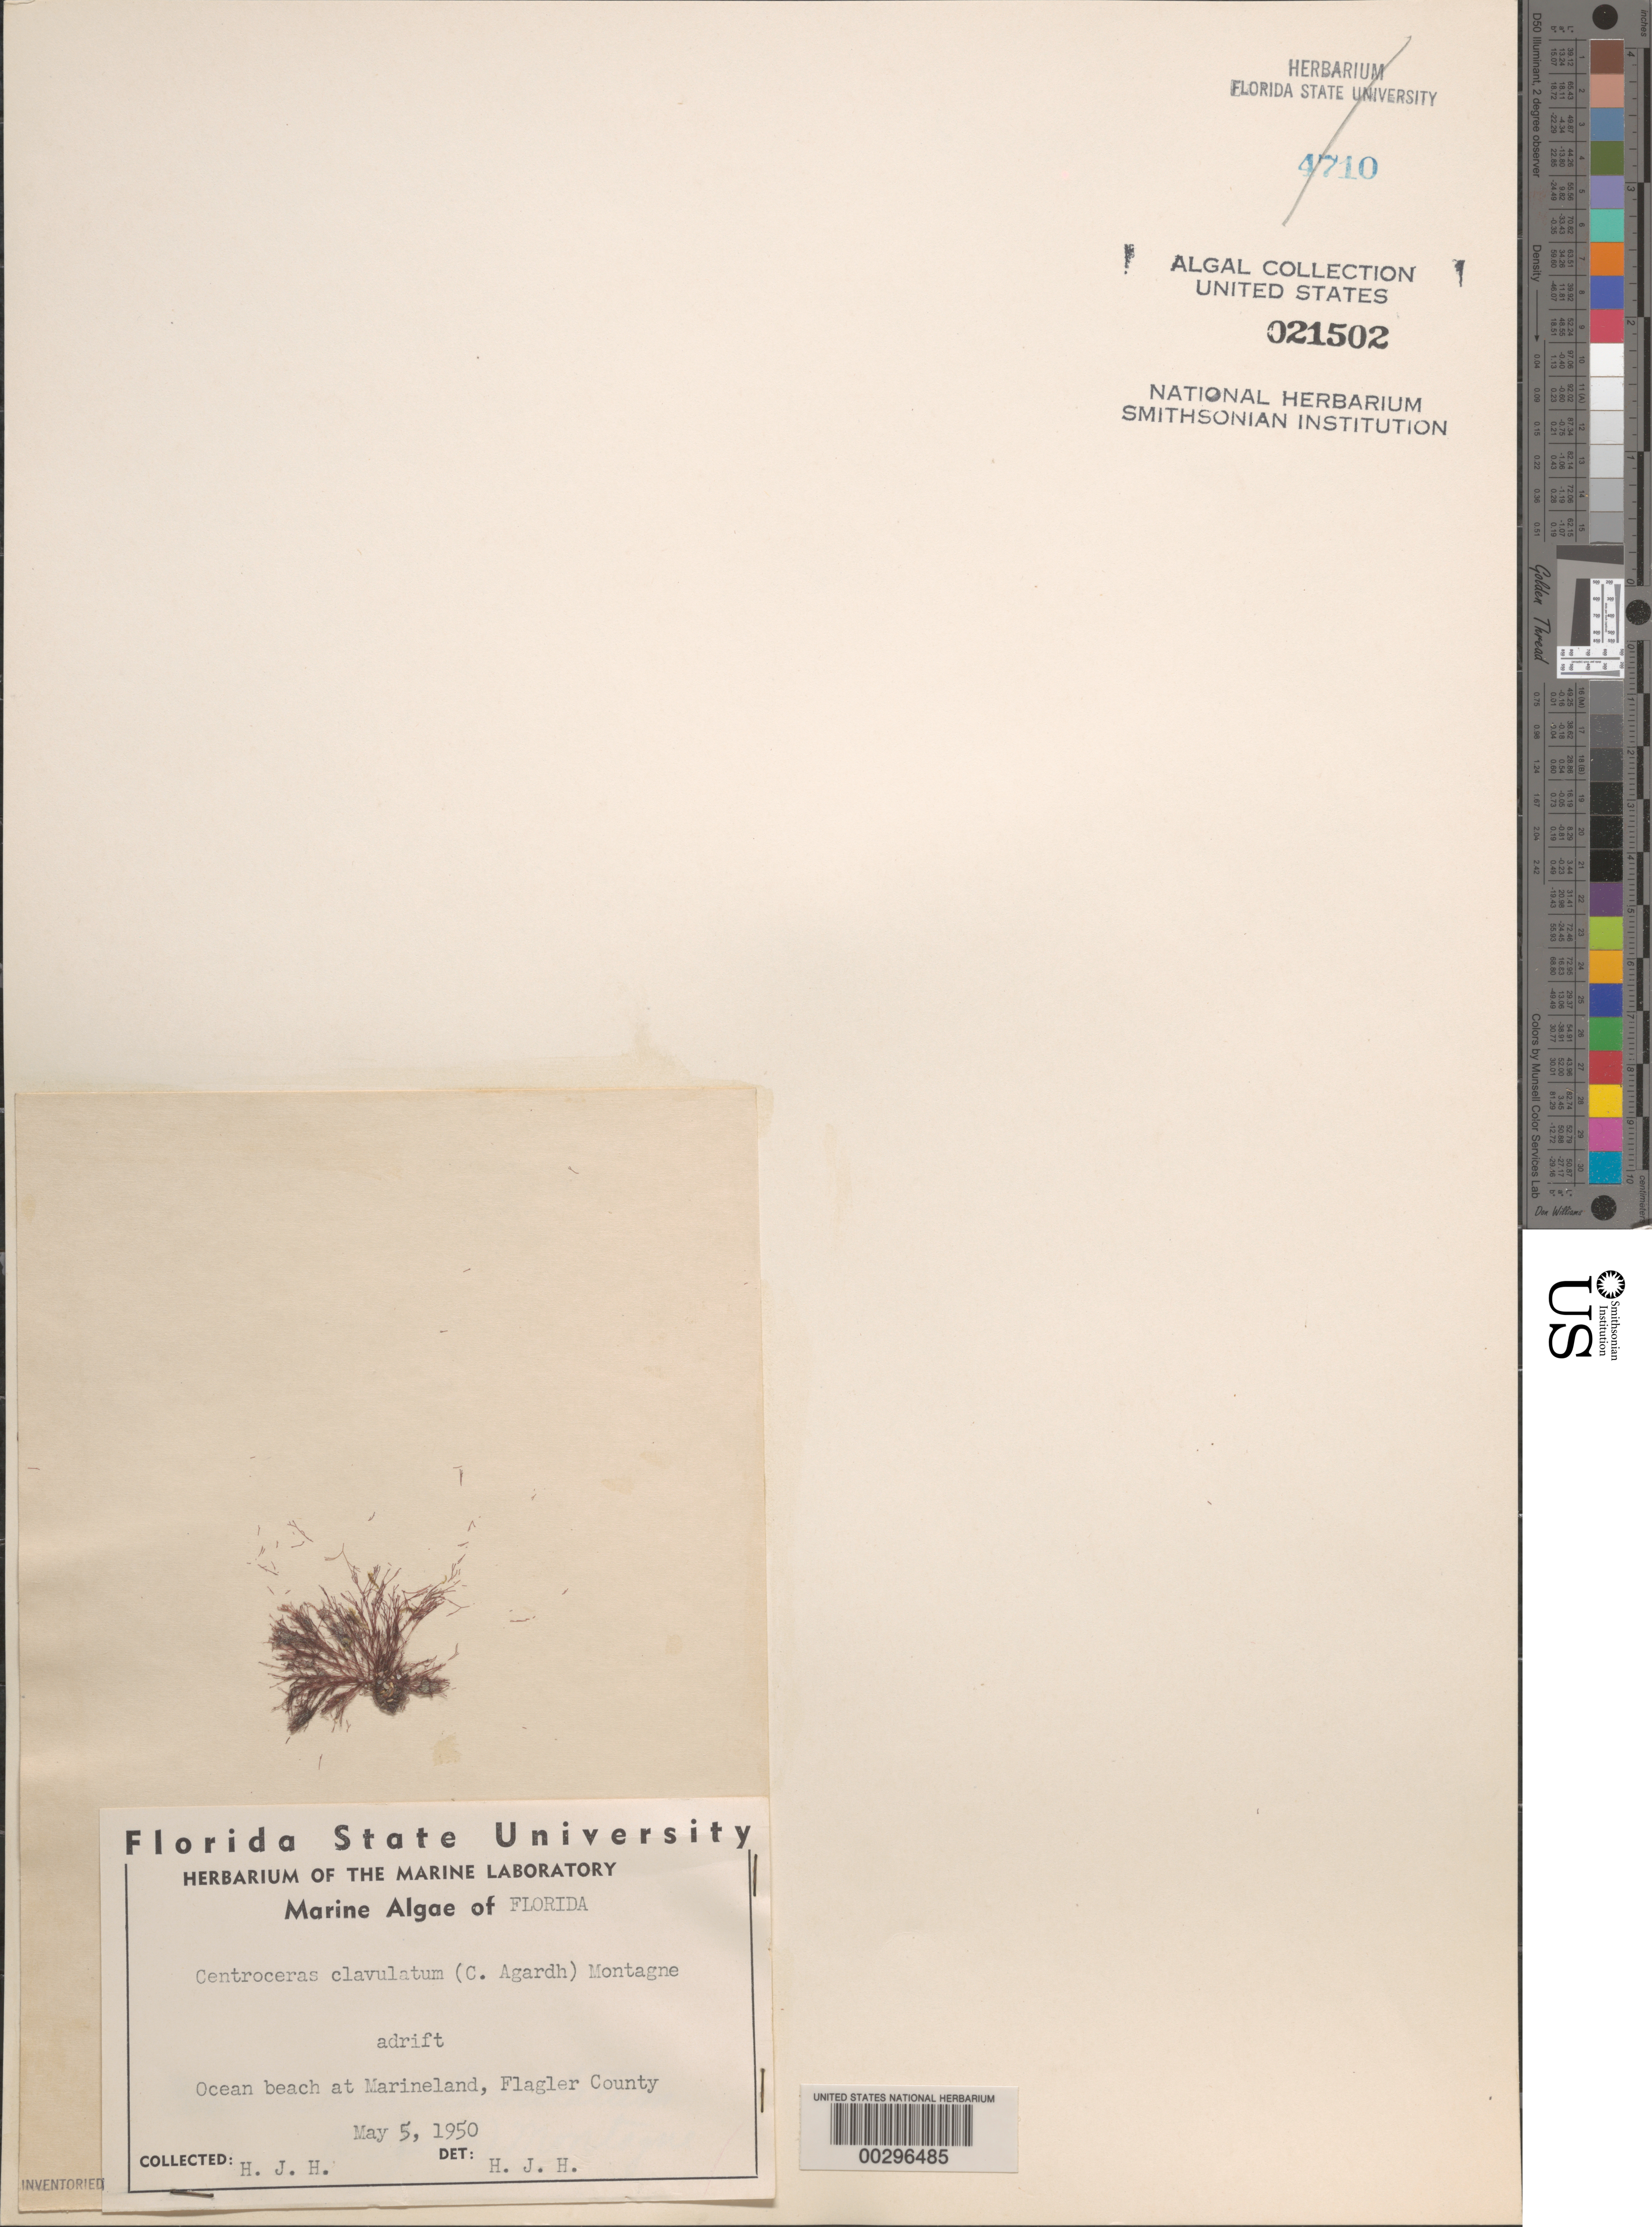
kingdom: Plantae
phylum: Rhodophyta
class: Florideophyceae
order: Ceramiales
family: Ceramiaceae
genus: Centroceras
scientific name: Centroceras clavulatum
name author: (C. Agardh) Mont.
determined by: Humm, Harold J.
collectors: H. J. Humm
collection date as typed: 05 May 1950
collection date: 1950-05-05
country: United States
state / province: Florida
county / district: Flagler County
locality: Marineland beach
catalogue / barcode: US 21502